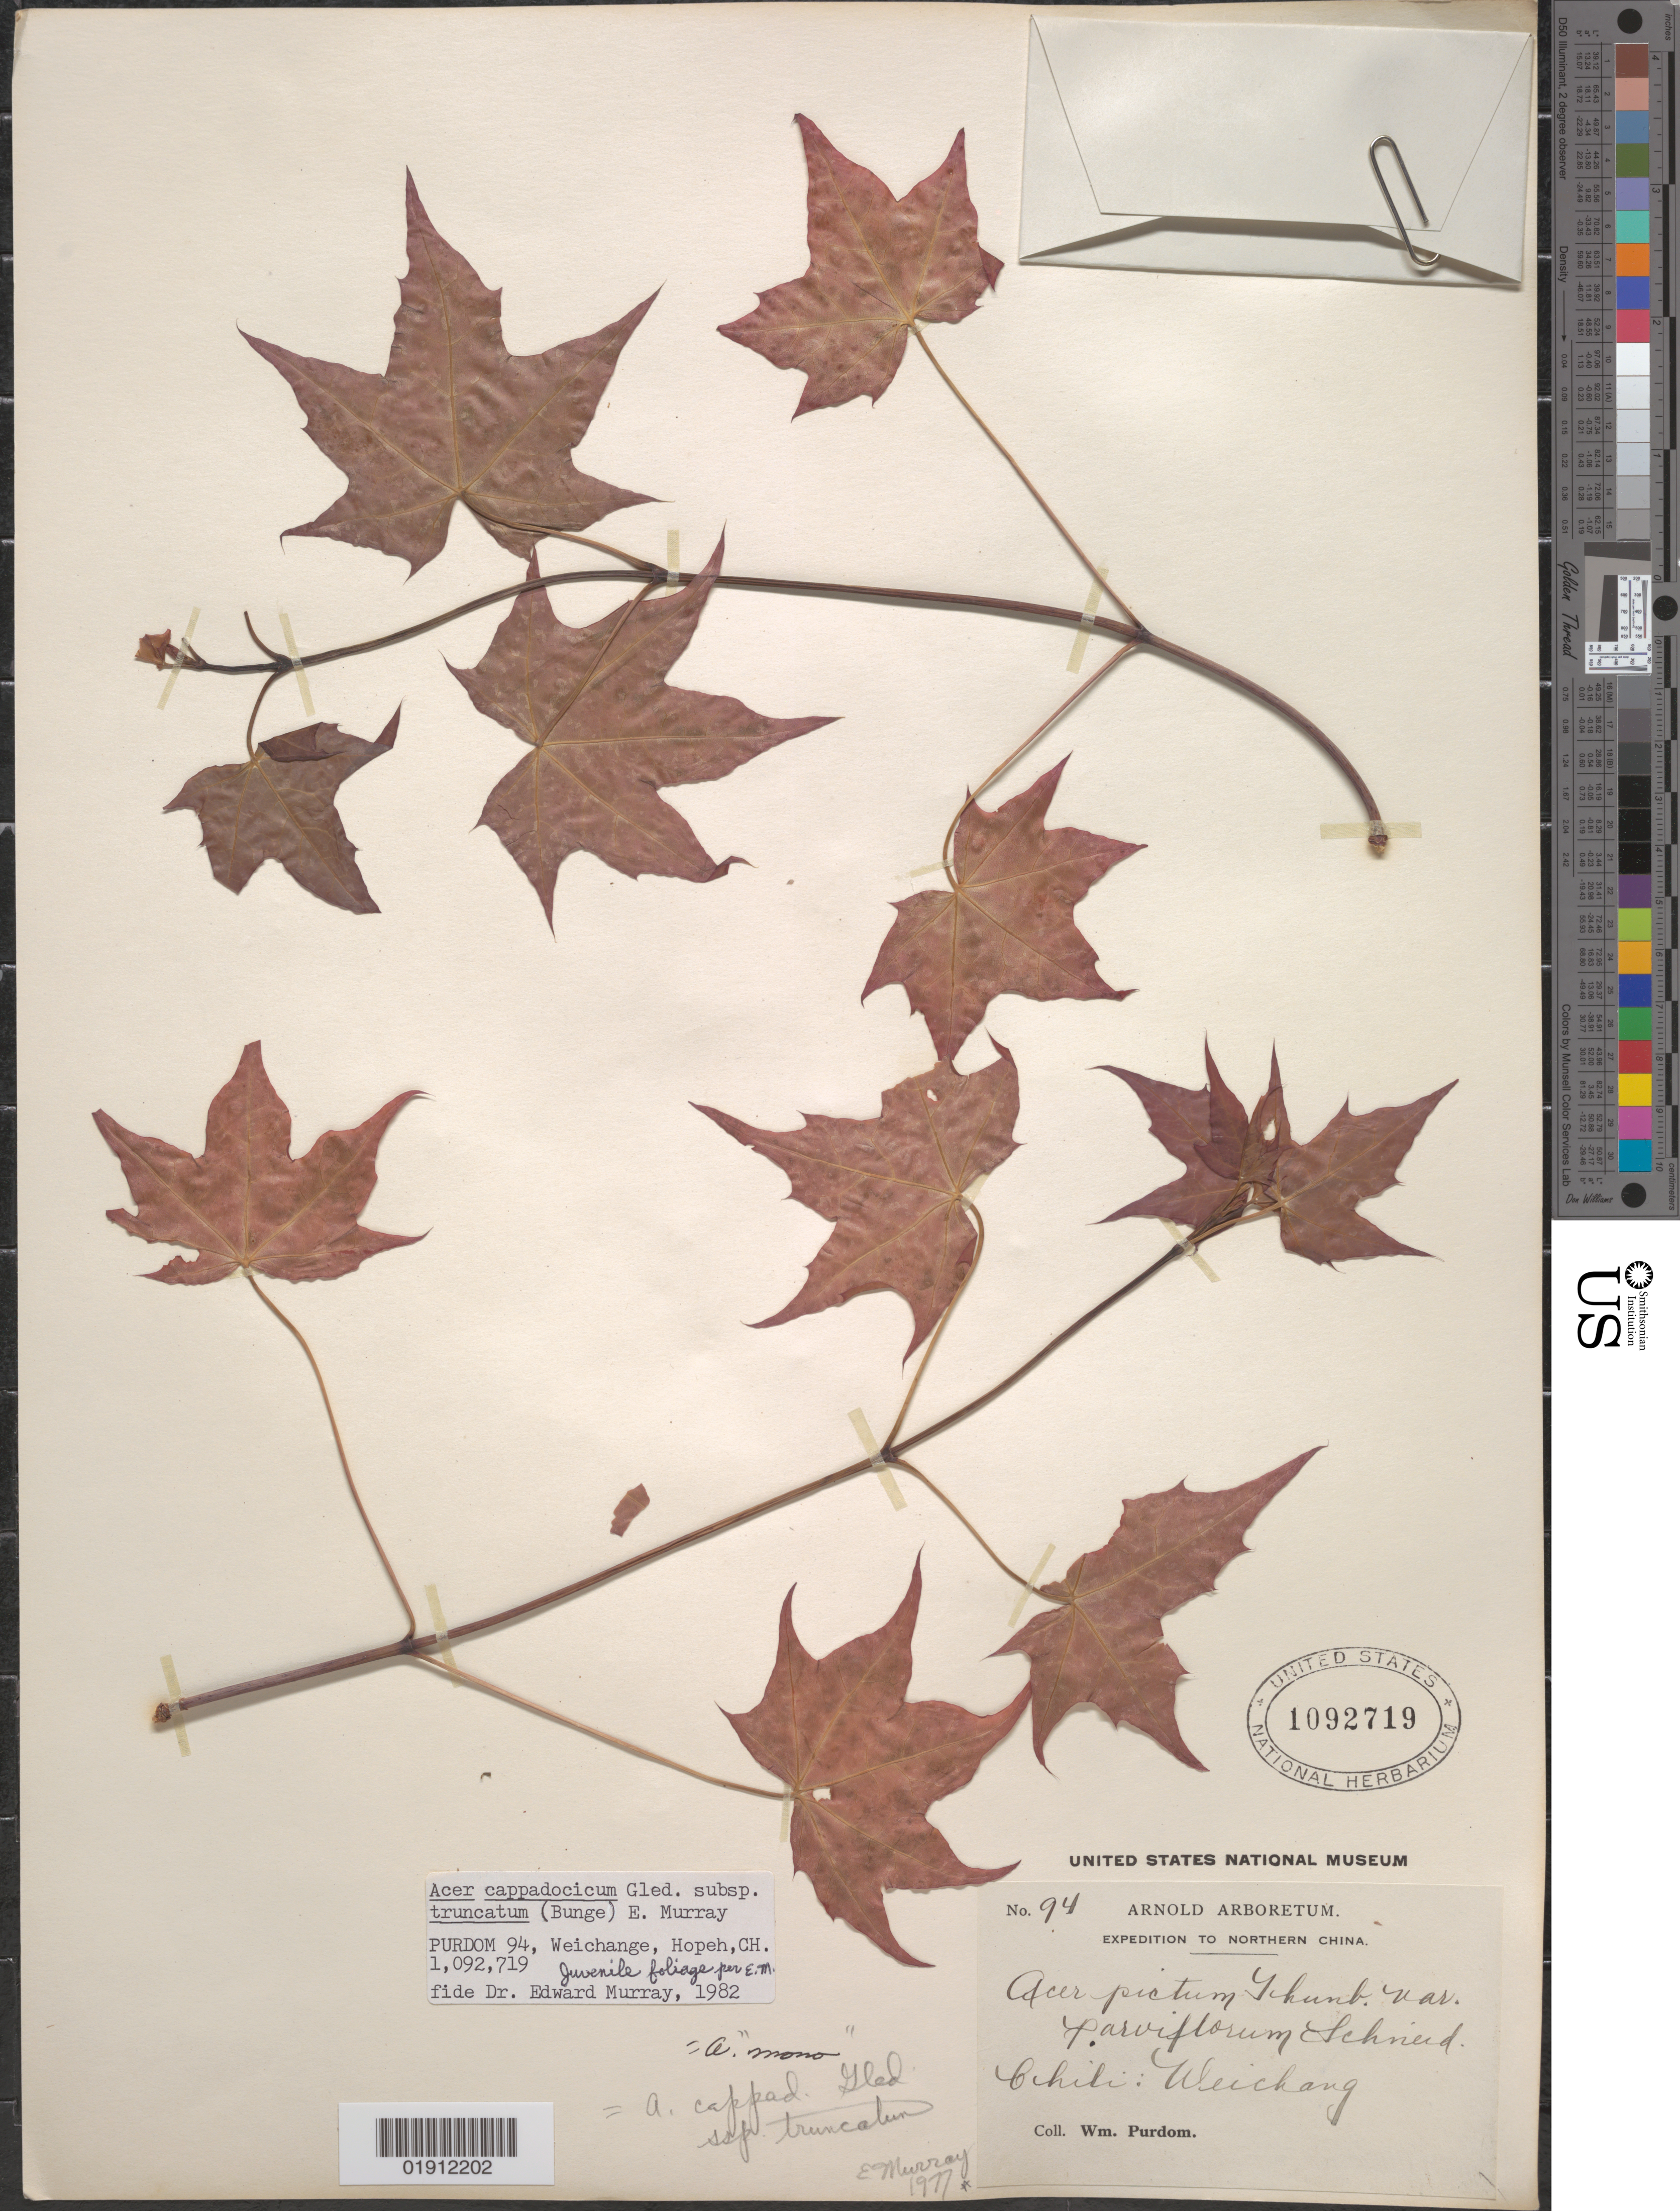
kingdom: Plantae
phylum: Tracheophyta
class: Magnoliopsida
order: Sapindales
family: Sapindaceae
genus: Acer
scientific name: Acer cappadocicum subsp. truncatum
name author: (Bunge) A.E. Murray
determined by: Murray, Edward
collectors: W. Purdom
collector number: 94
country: China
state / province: Hebei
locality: Chili [Hebei], Weichang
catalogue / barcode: US 1092719